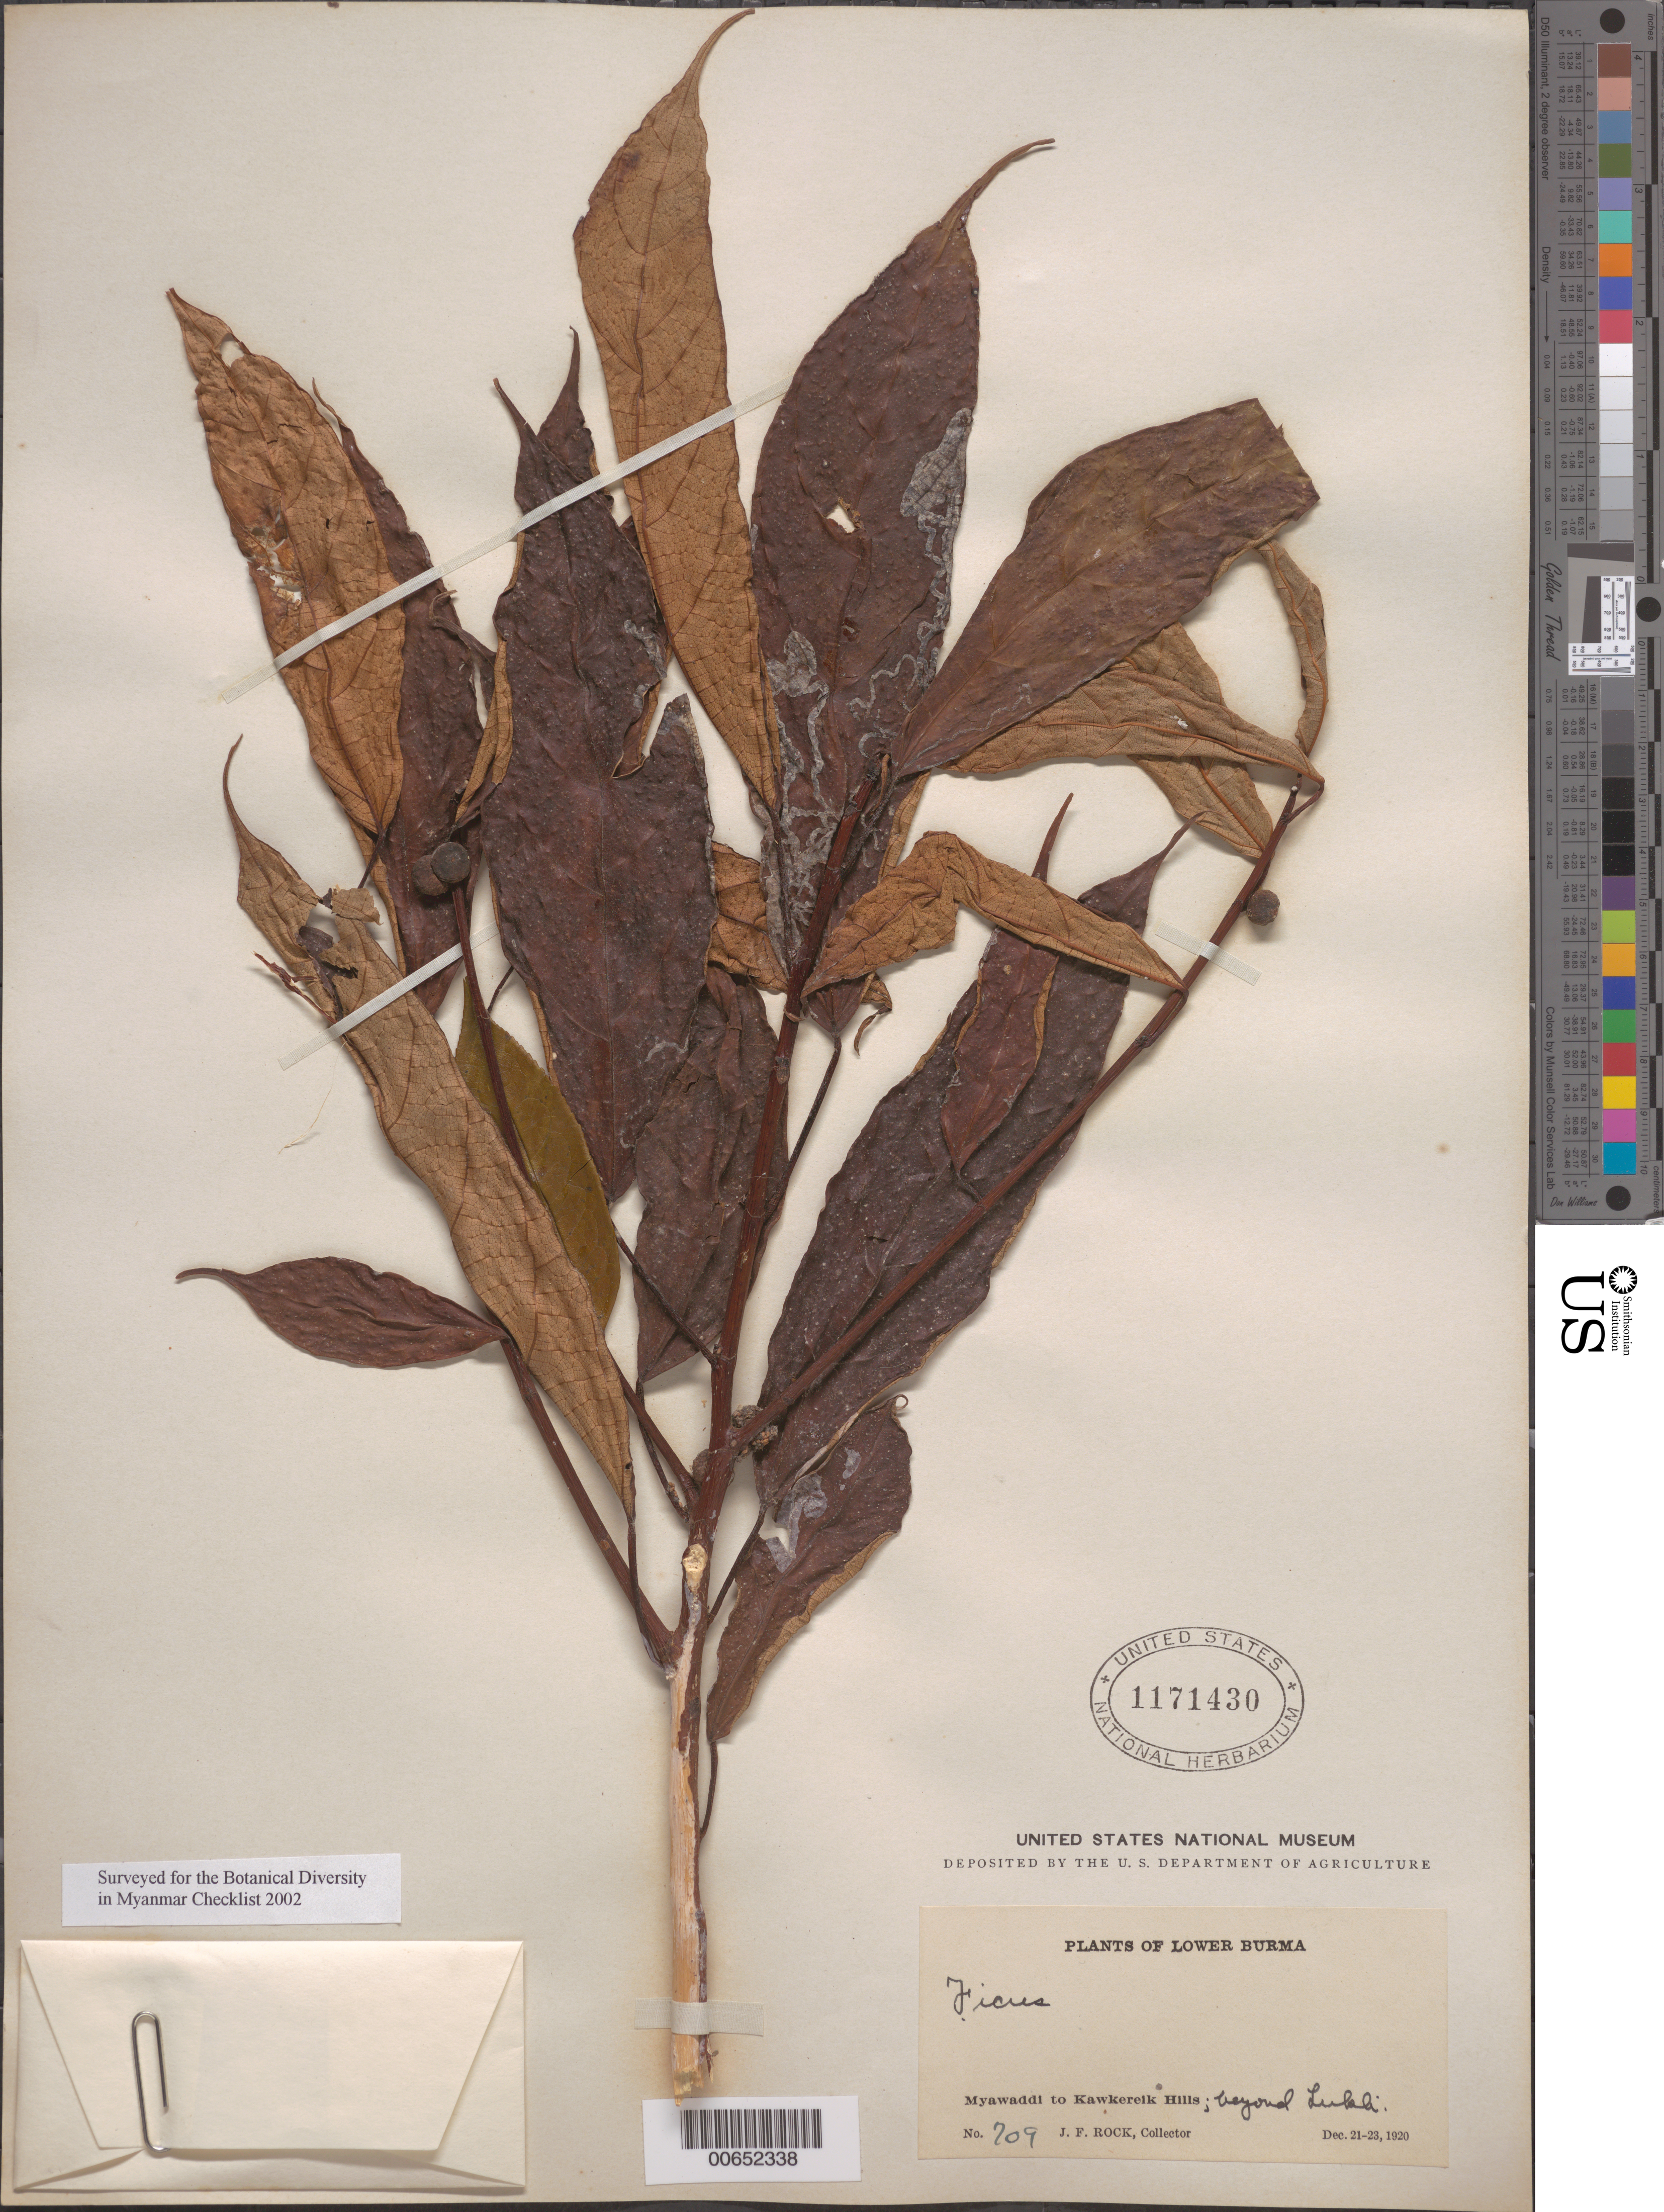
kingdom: Plantae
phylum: Tracheophyta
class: Magnoliopsida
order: Rosales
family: Moraceae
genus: Ficus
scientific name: Ficus sp.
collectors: J. F. Rock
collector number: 709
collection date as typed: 21 Dec 1920 to 23 Dec 1920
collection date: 1920-12-21/1920-12-23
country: Myanmar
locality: Myawaddi to Kawkereik Hills, beyond Lukh.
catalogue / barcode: US 1171430